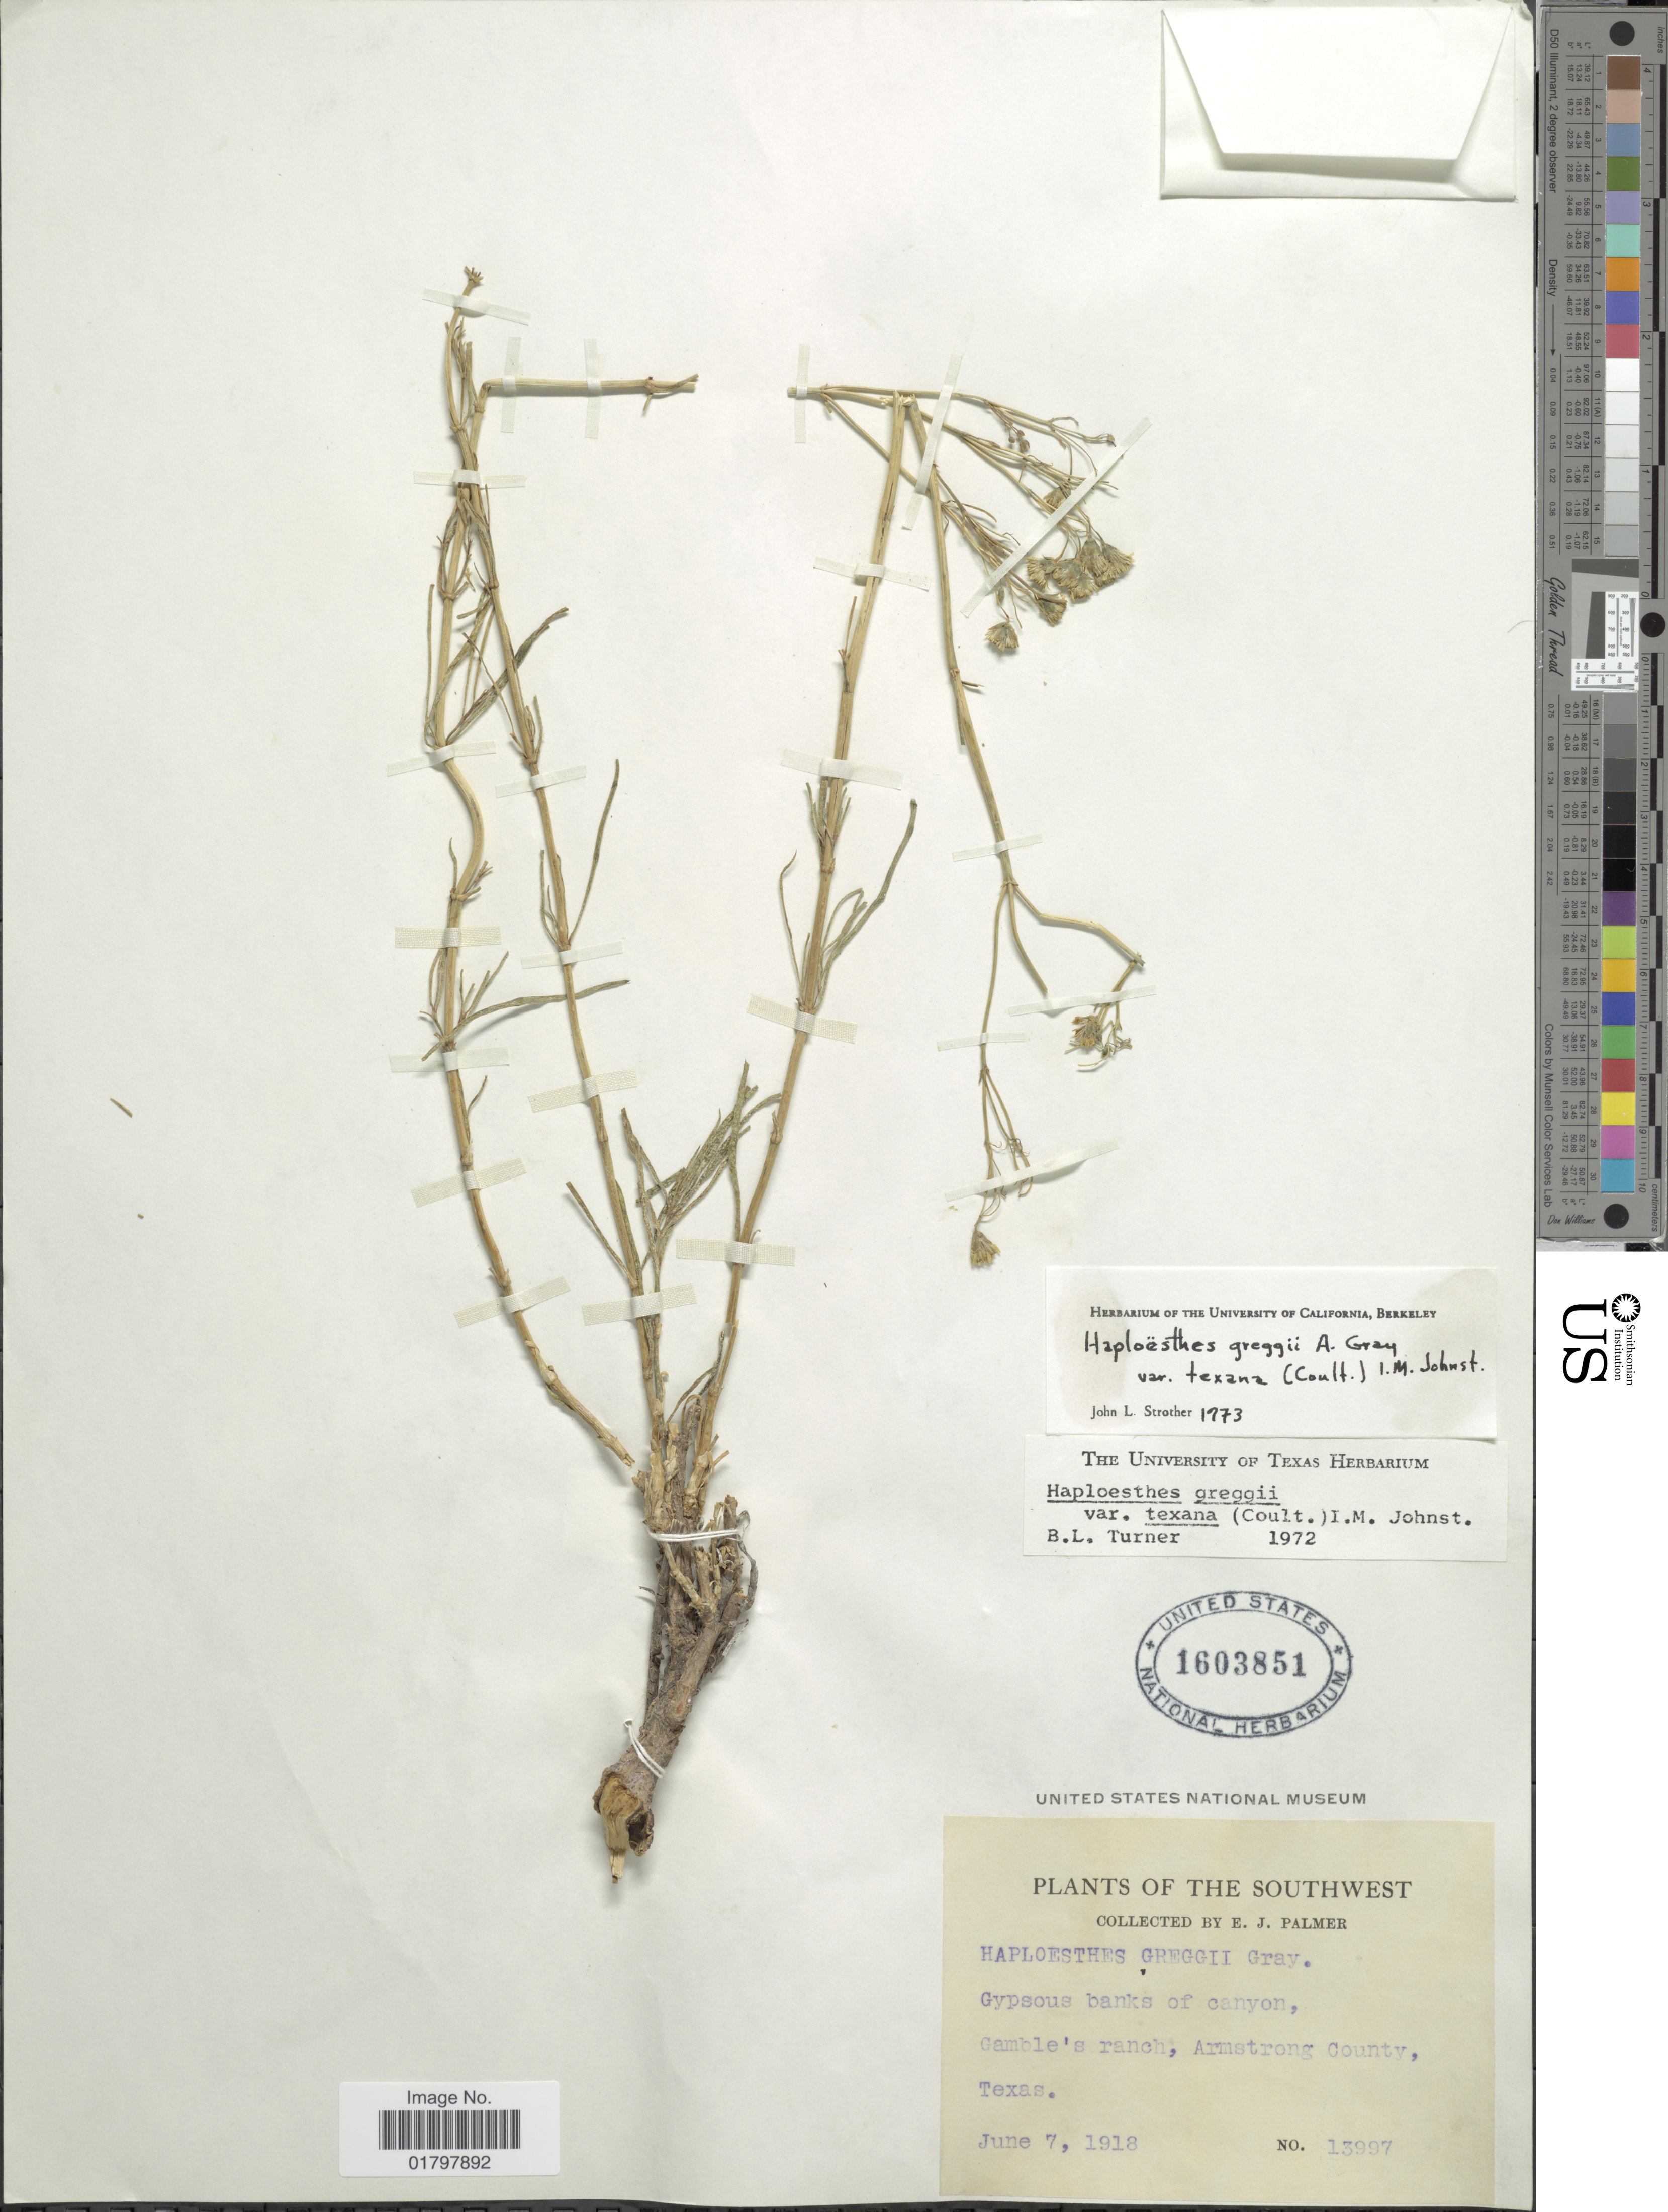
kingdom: Plantae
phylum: Tracheophyta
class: Magnoliopsida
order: Asterales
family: Asteraceae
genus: Haploesthes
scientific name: Haploesthes greggii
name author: A. Gray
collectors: E. J. Palmer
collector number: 13997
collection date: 1918-06-07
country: United States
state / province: Texas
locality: Southwest. Gypsous banks of canyon, Gamble's ranch, Armstrong County, Texas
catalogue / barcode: US 1603851